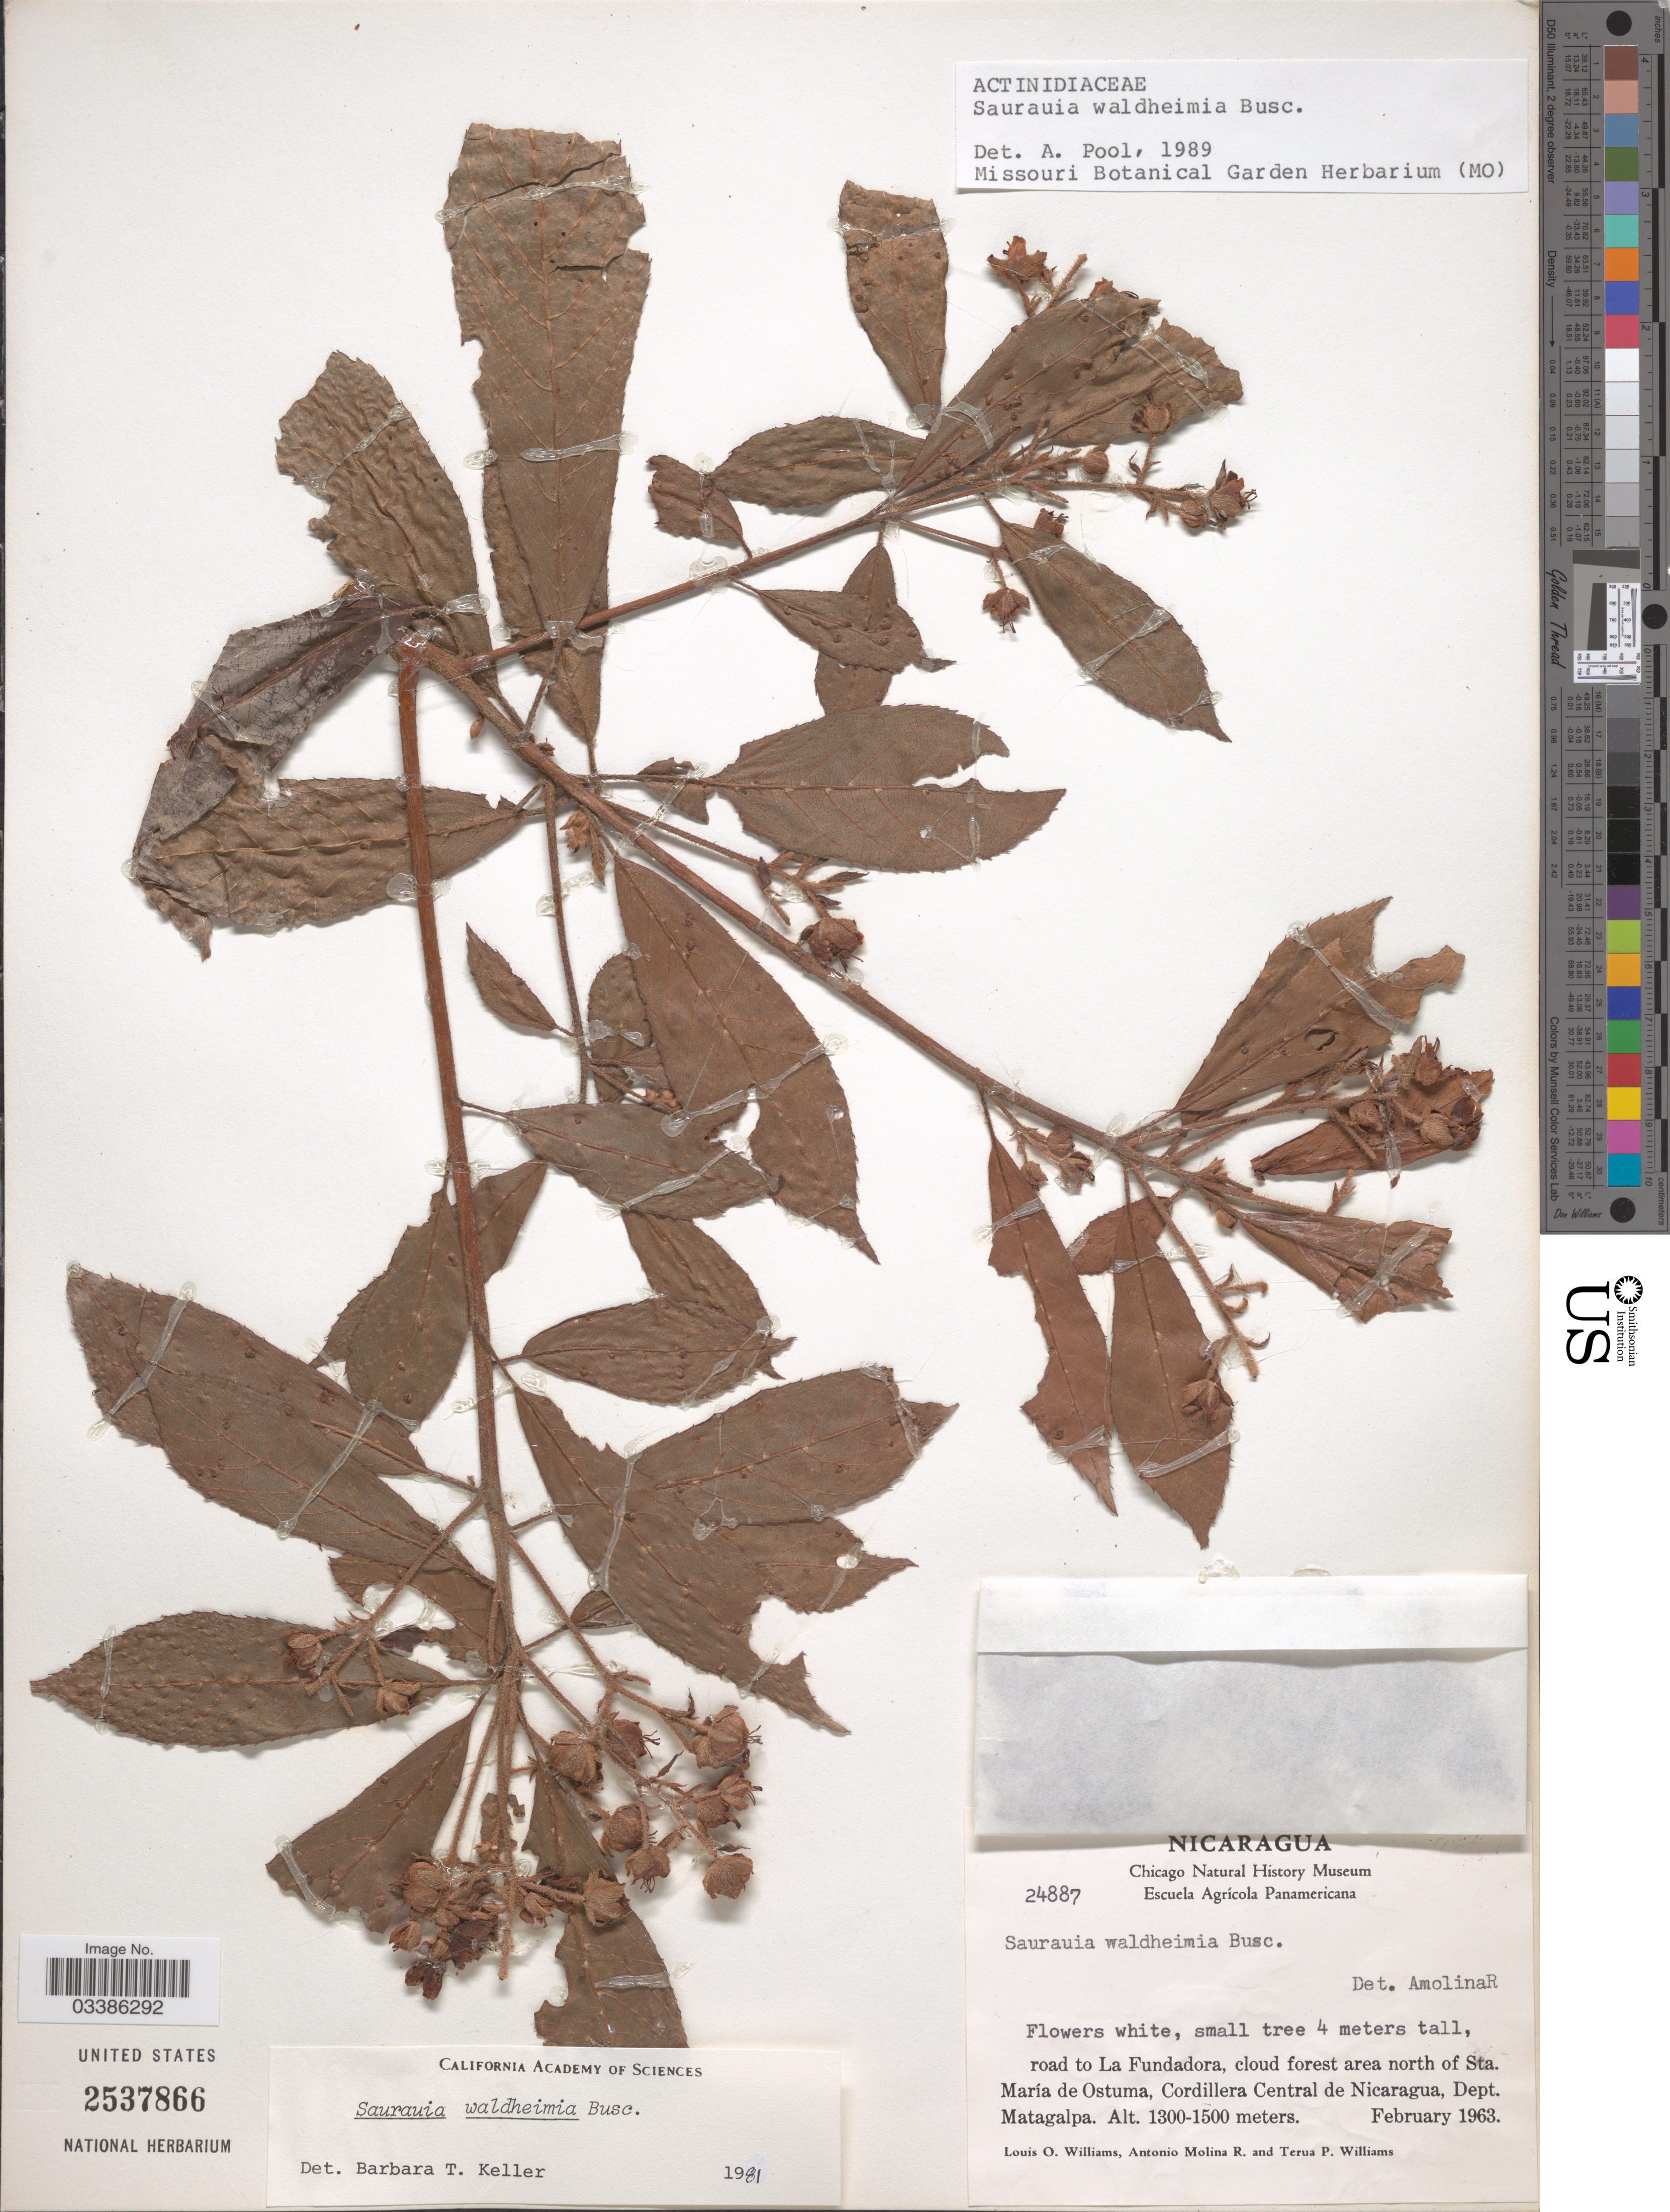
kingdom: Plantae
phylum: Tracheophyta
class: Magnoliopsida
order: Ericales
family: Actinidiaceae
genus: Saurauia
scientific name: Saurauia waldheimii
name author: Buscal.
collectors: L. O. Williams, A. Molina R. & T. Williams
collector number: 24887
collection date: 1963-02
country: Nicaragua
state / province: Matagalpa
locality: Road to La Fundadora, cloud forest area north of Sta. María de Ostuma, Cordillera Central de Nicaragua, Dept. Matagalpa.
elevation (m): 1300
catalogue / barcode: US 2537866